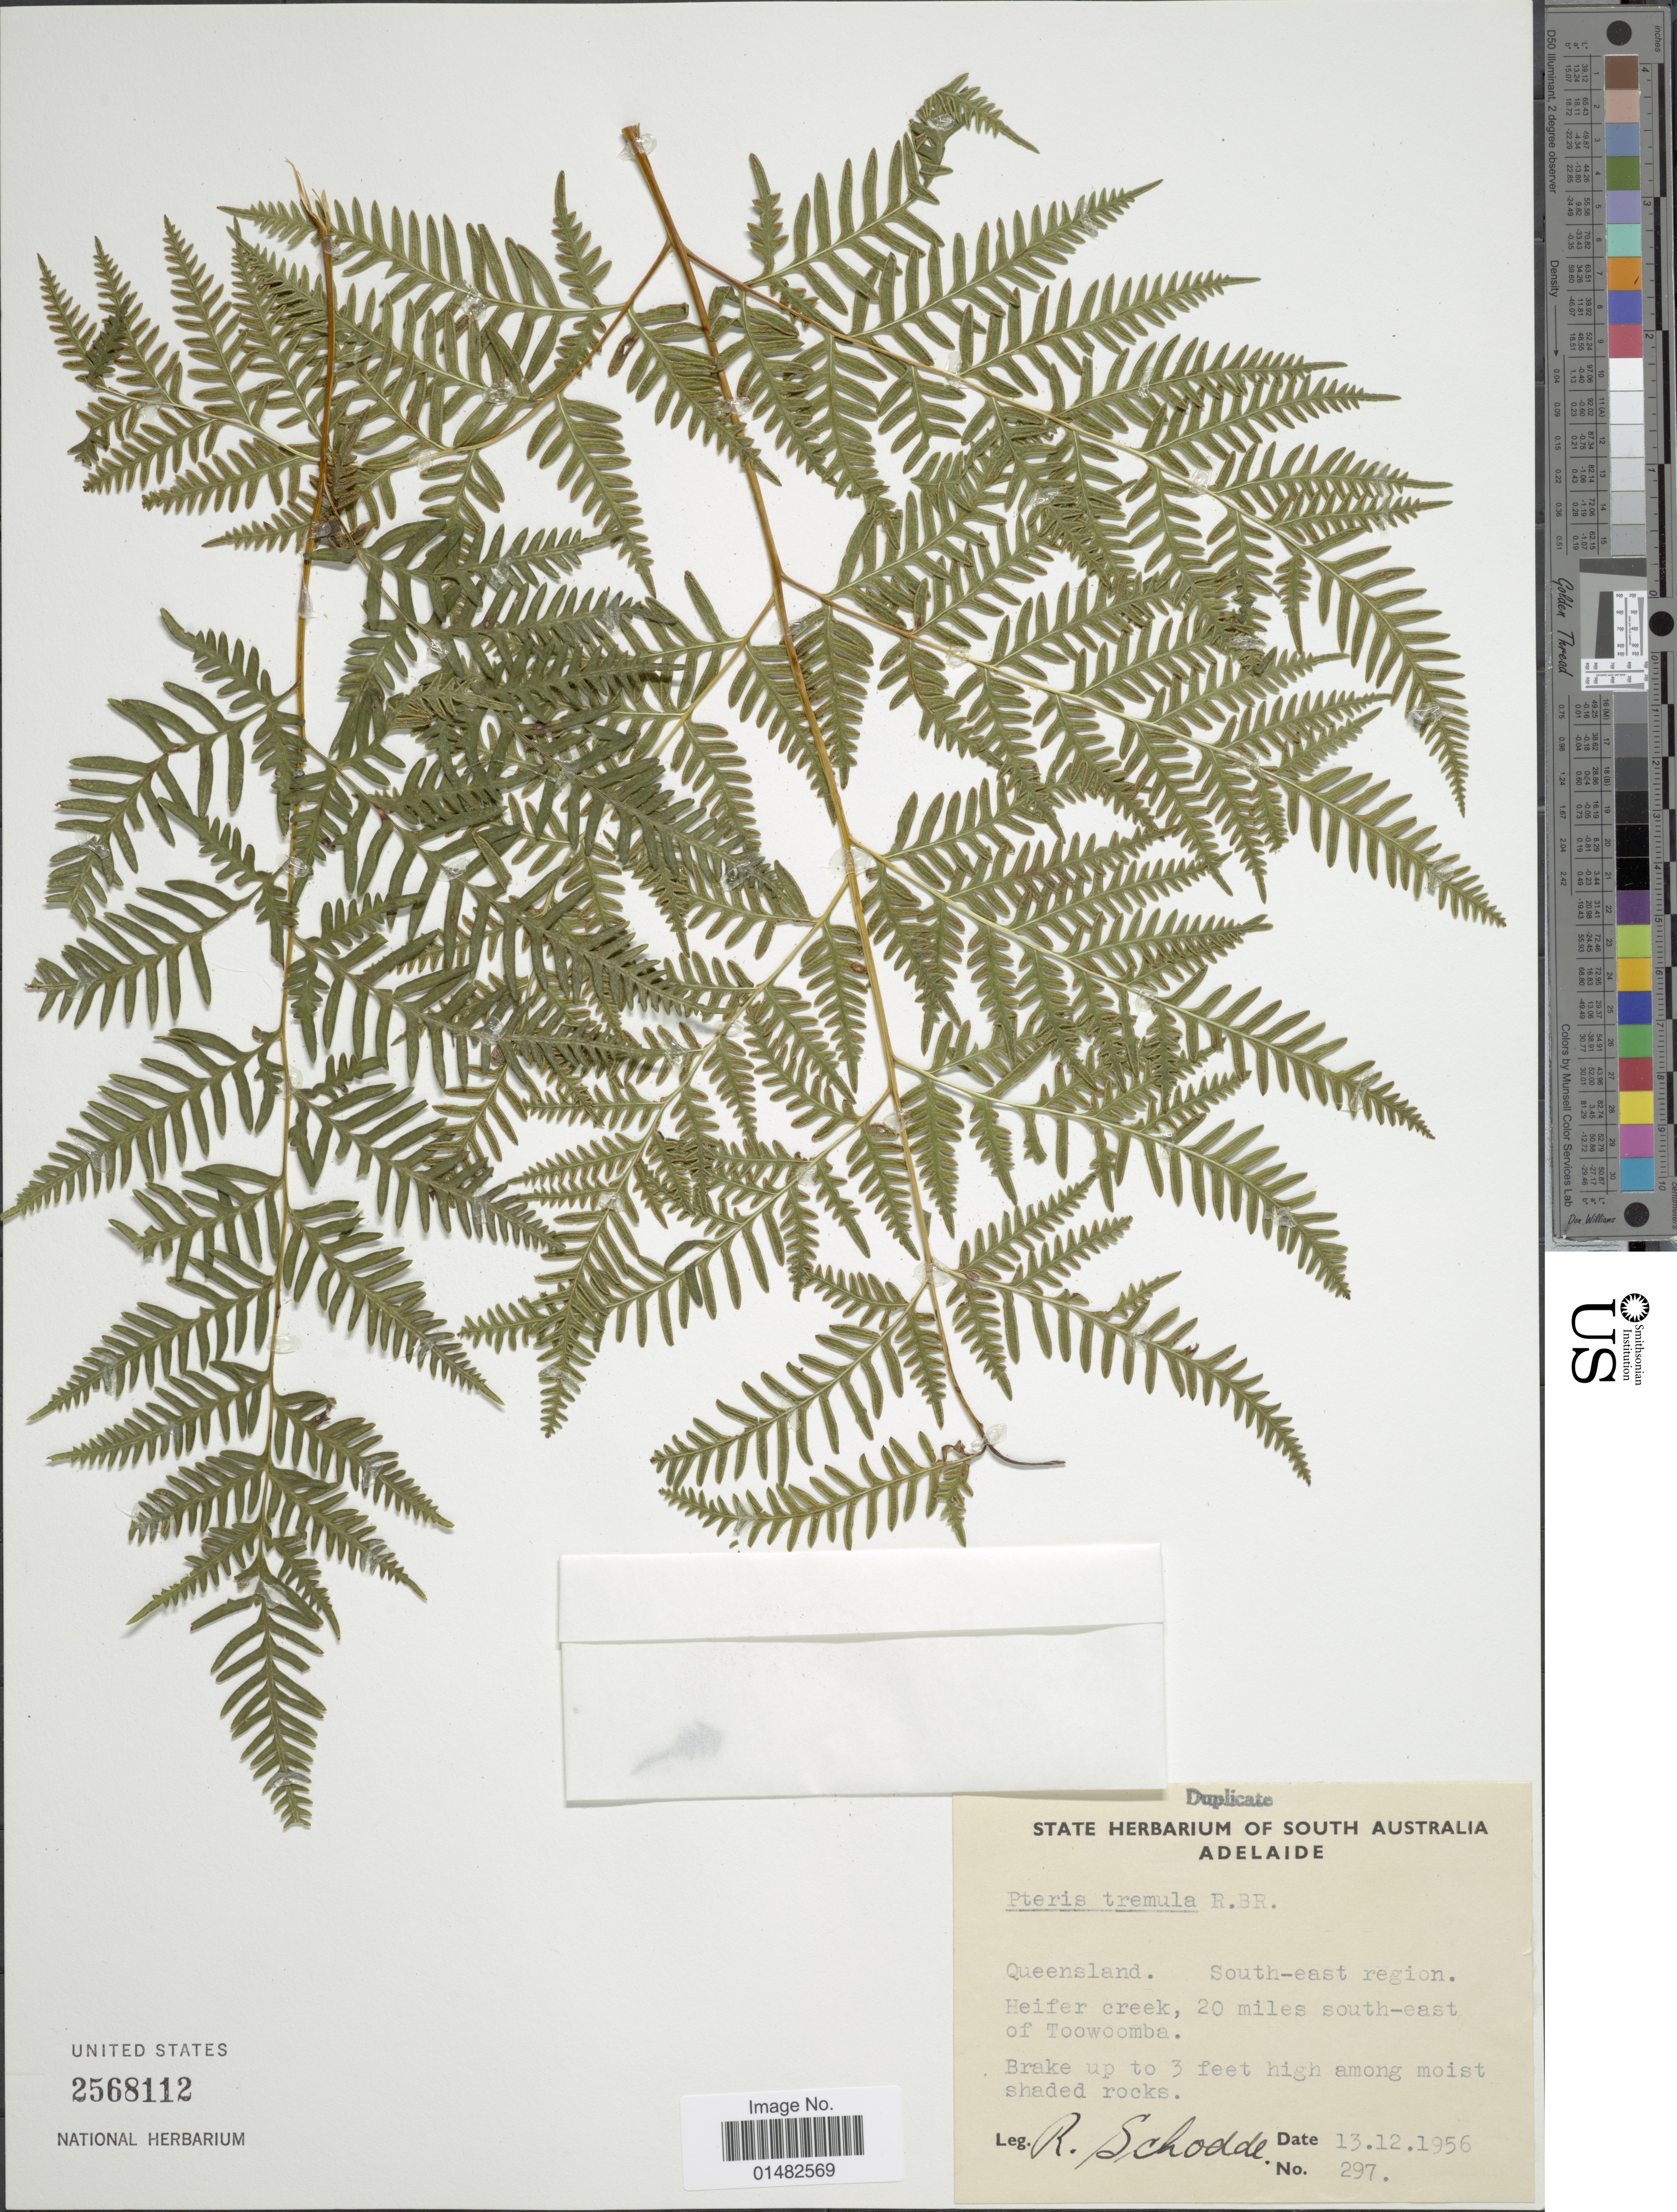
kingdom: Plantae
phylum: Tracheophyta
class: Polypodiopsida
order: Polypodiales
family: Pteridaceae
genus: Pteris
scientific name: Pteris tremula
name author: R. Br.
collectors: R. Schodde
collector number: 297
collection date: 1956-12-13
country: Australia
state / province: Queensland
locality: South Australia, Adelaide, South-east region, Heifer creek, 20 miles South-east of Toowoomba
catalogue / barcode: US 2568112